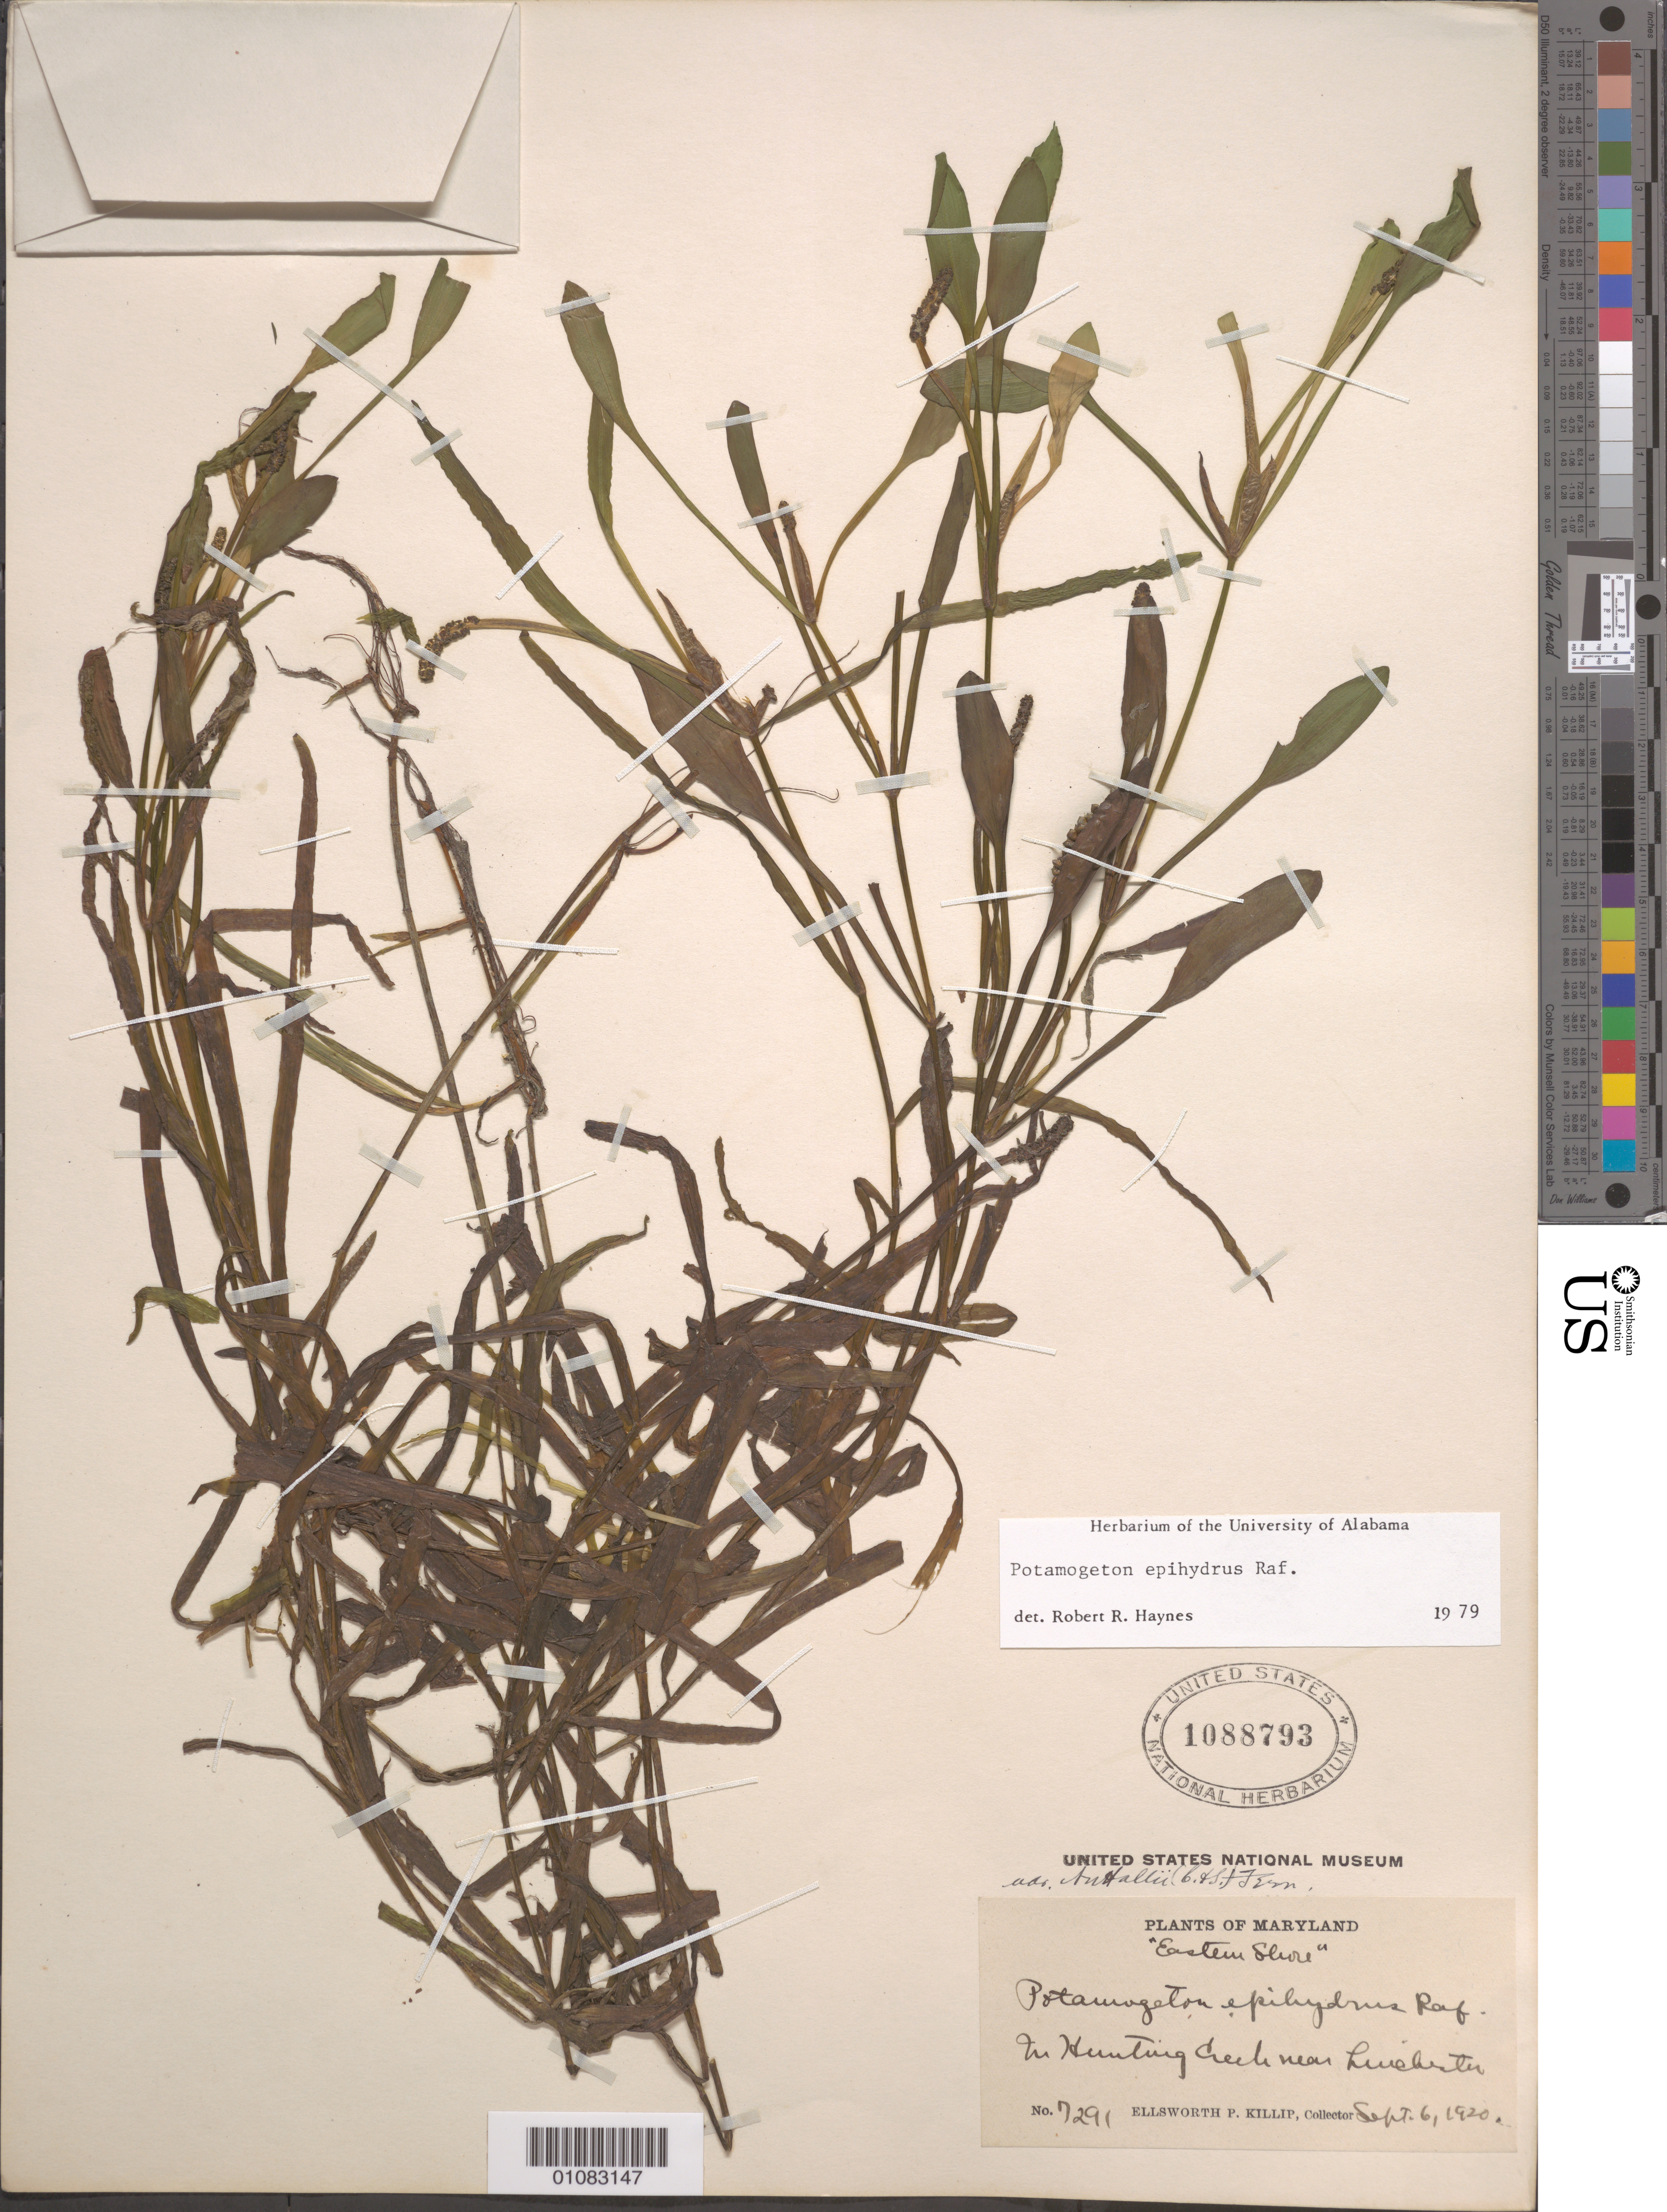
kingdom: Plantae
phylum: Tracheophyta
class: Liliopsida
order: Alismatales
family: Potamogetonaceae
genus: Potamogeton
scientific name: Potamogeton epihydrus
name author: Raf.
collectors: E. P. Killip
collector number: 7291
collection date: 1920-09-06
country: United States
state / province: Maryland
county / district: Caroline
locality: near Linchester, Eastern Shore, in Hunting Creek.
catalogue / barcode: US 1088793